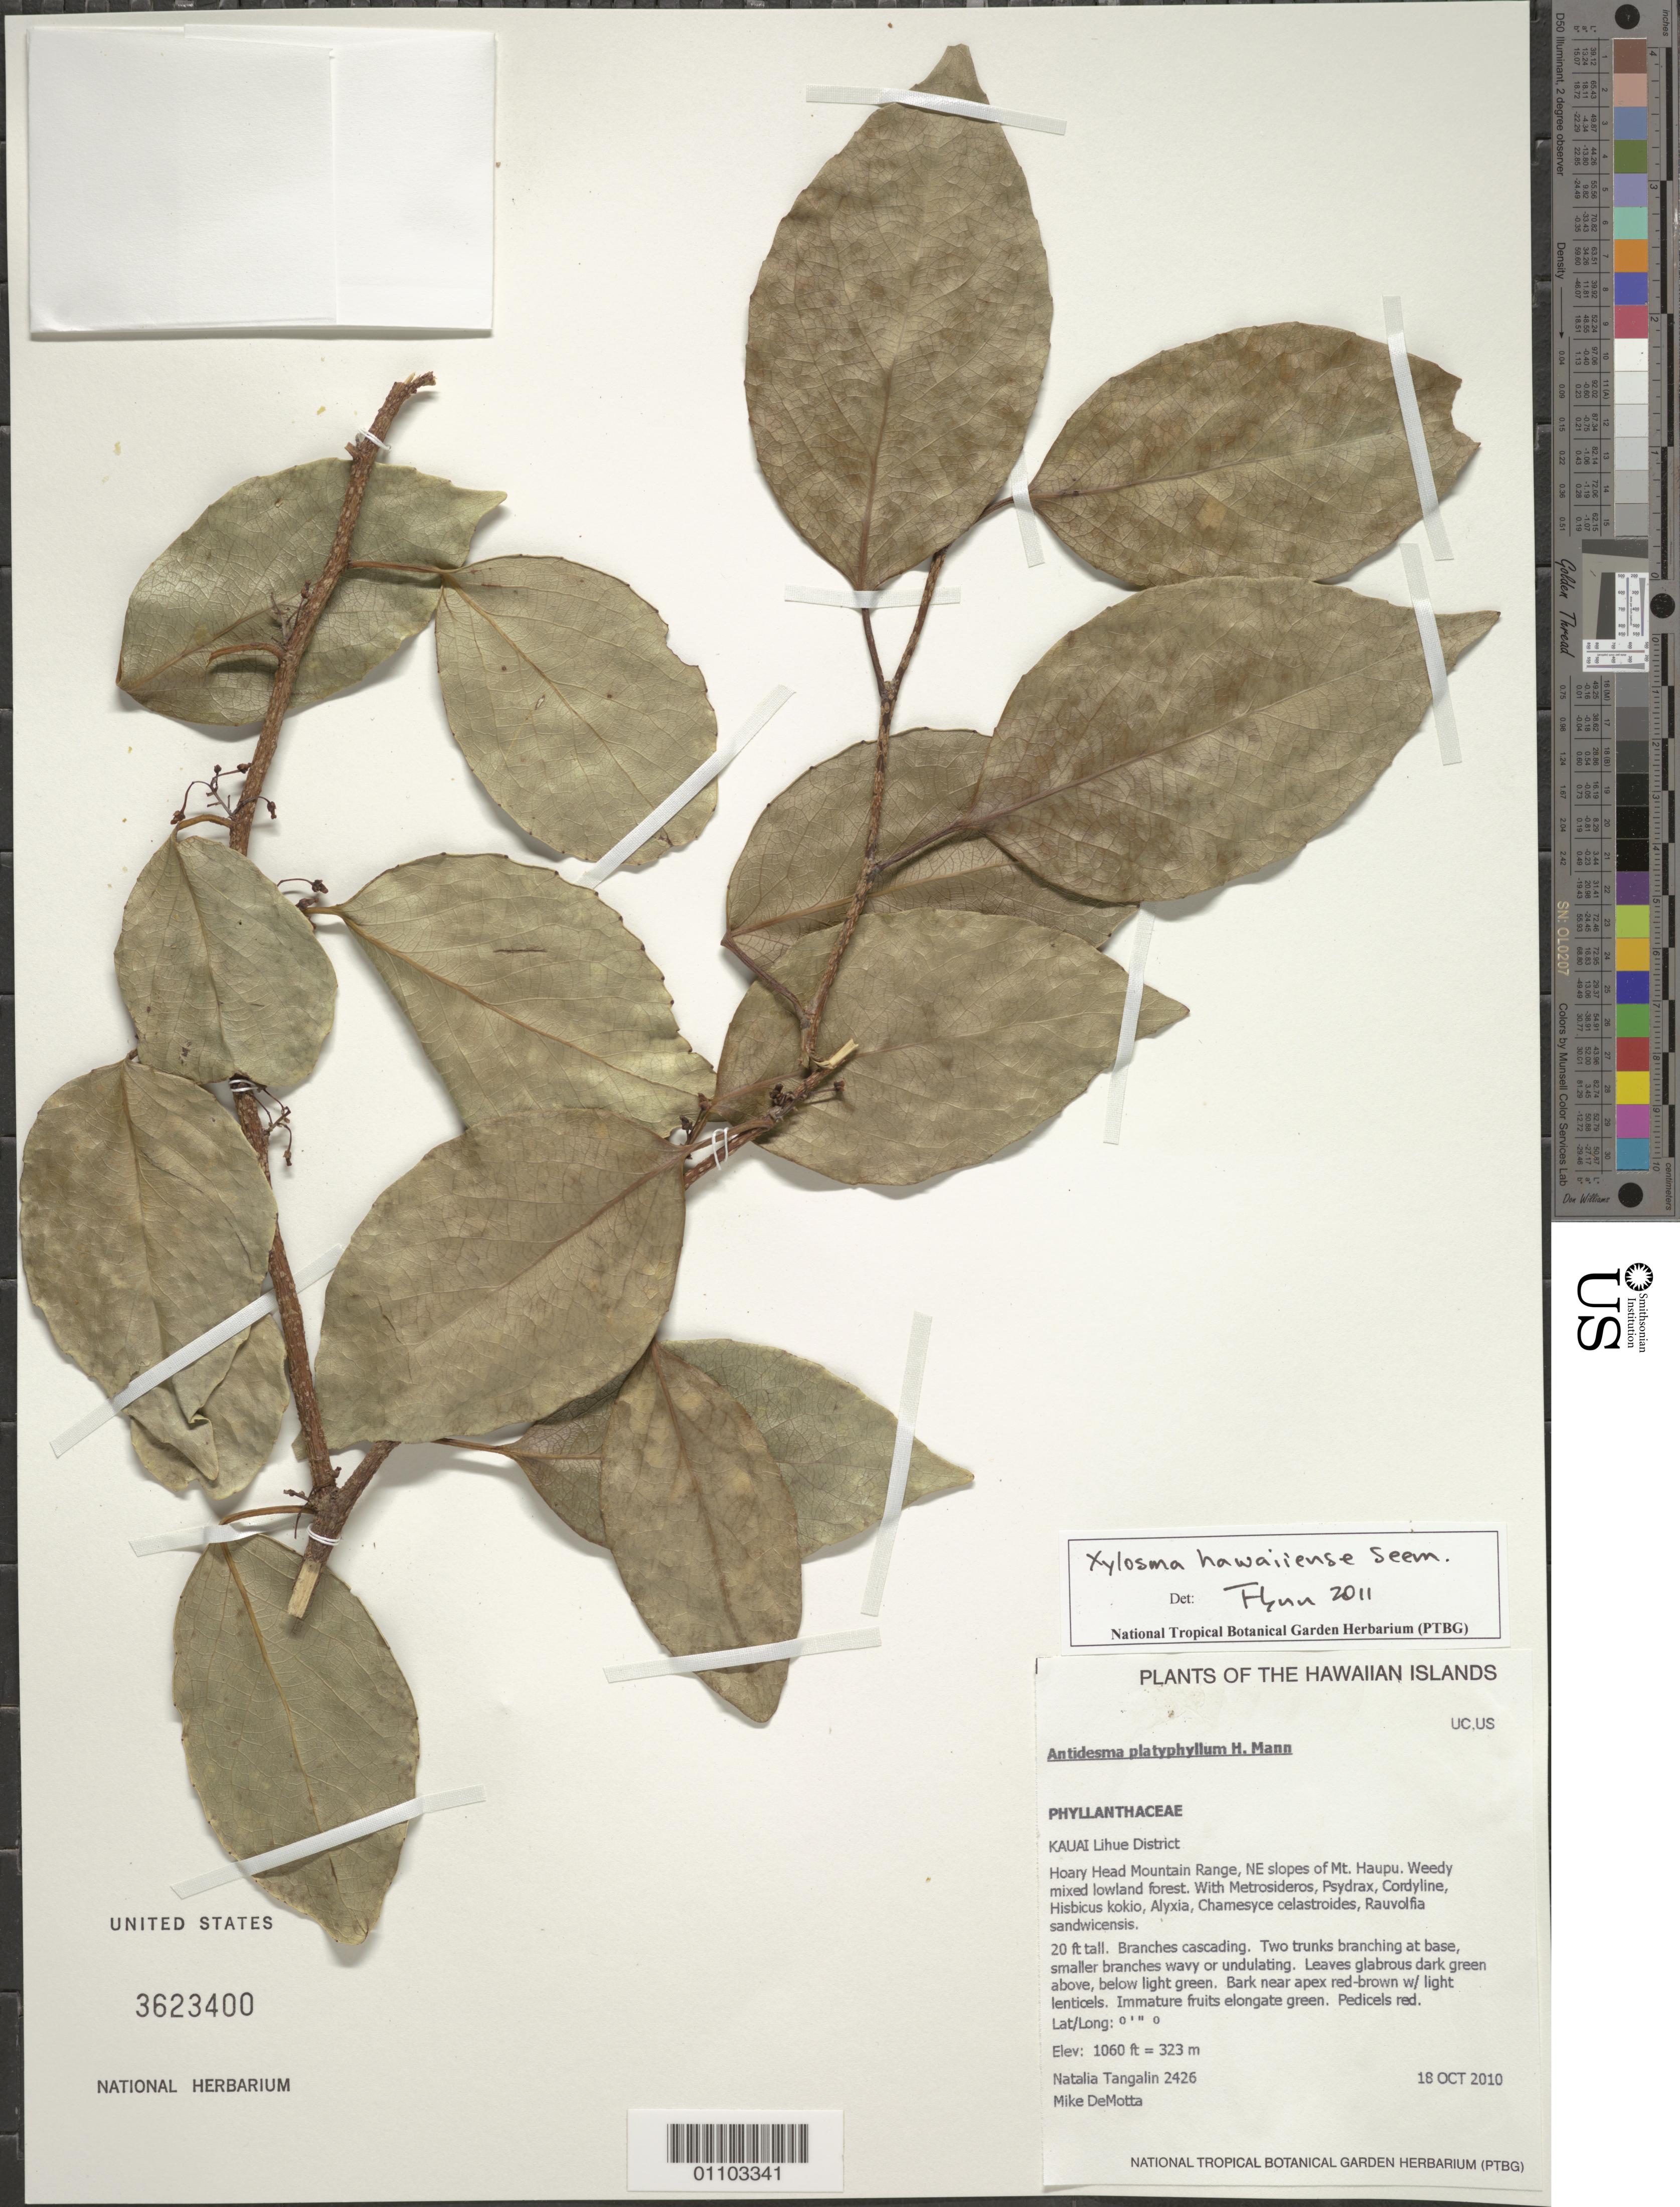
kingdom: Plantae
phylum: Tracheophyta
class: Magnoliopsida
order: Malpighiales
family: Salicaceae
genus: Xylosma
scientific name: Xylosma hawaiensis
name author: Seem.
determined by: Flynn, --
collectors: N. Tangalin & M. DeMotta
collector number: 2426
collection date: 2010-10-18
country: United States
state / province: Hawaii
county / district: Kaui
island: Kaua'i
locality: Hoary Head Mountain Range, NE slopes of Mt. Haupu.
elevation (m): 323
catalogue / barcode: US 3623400